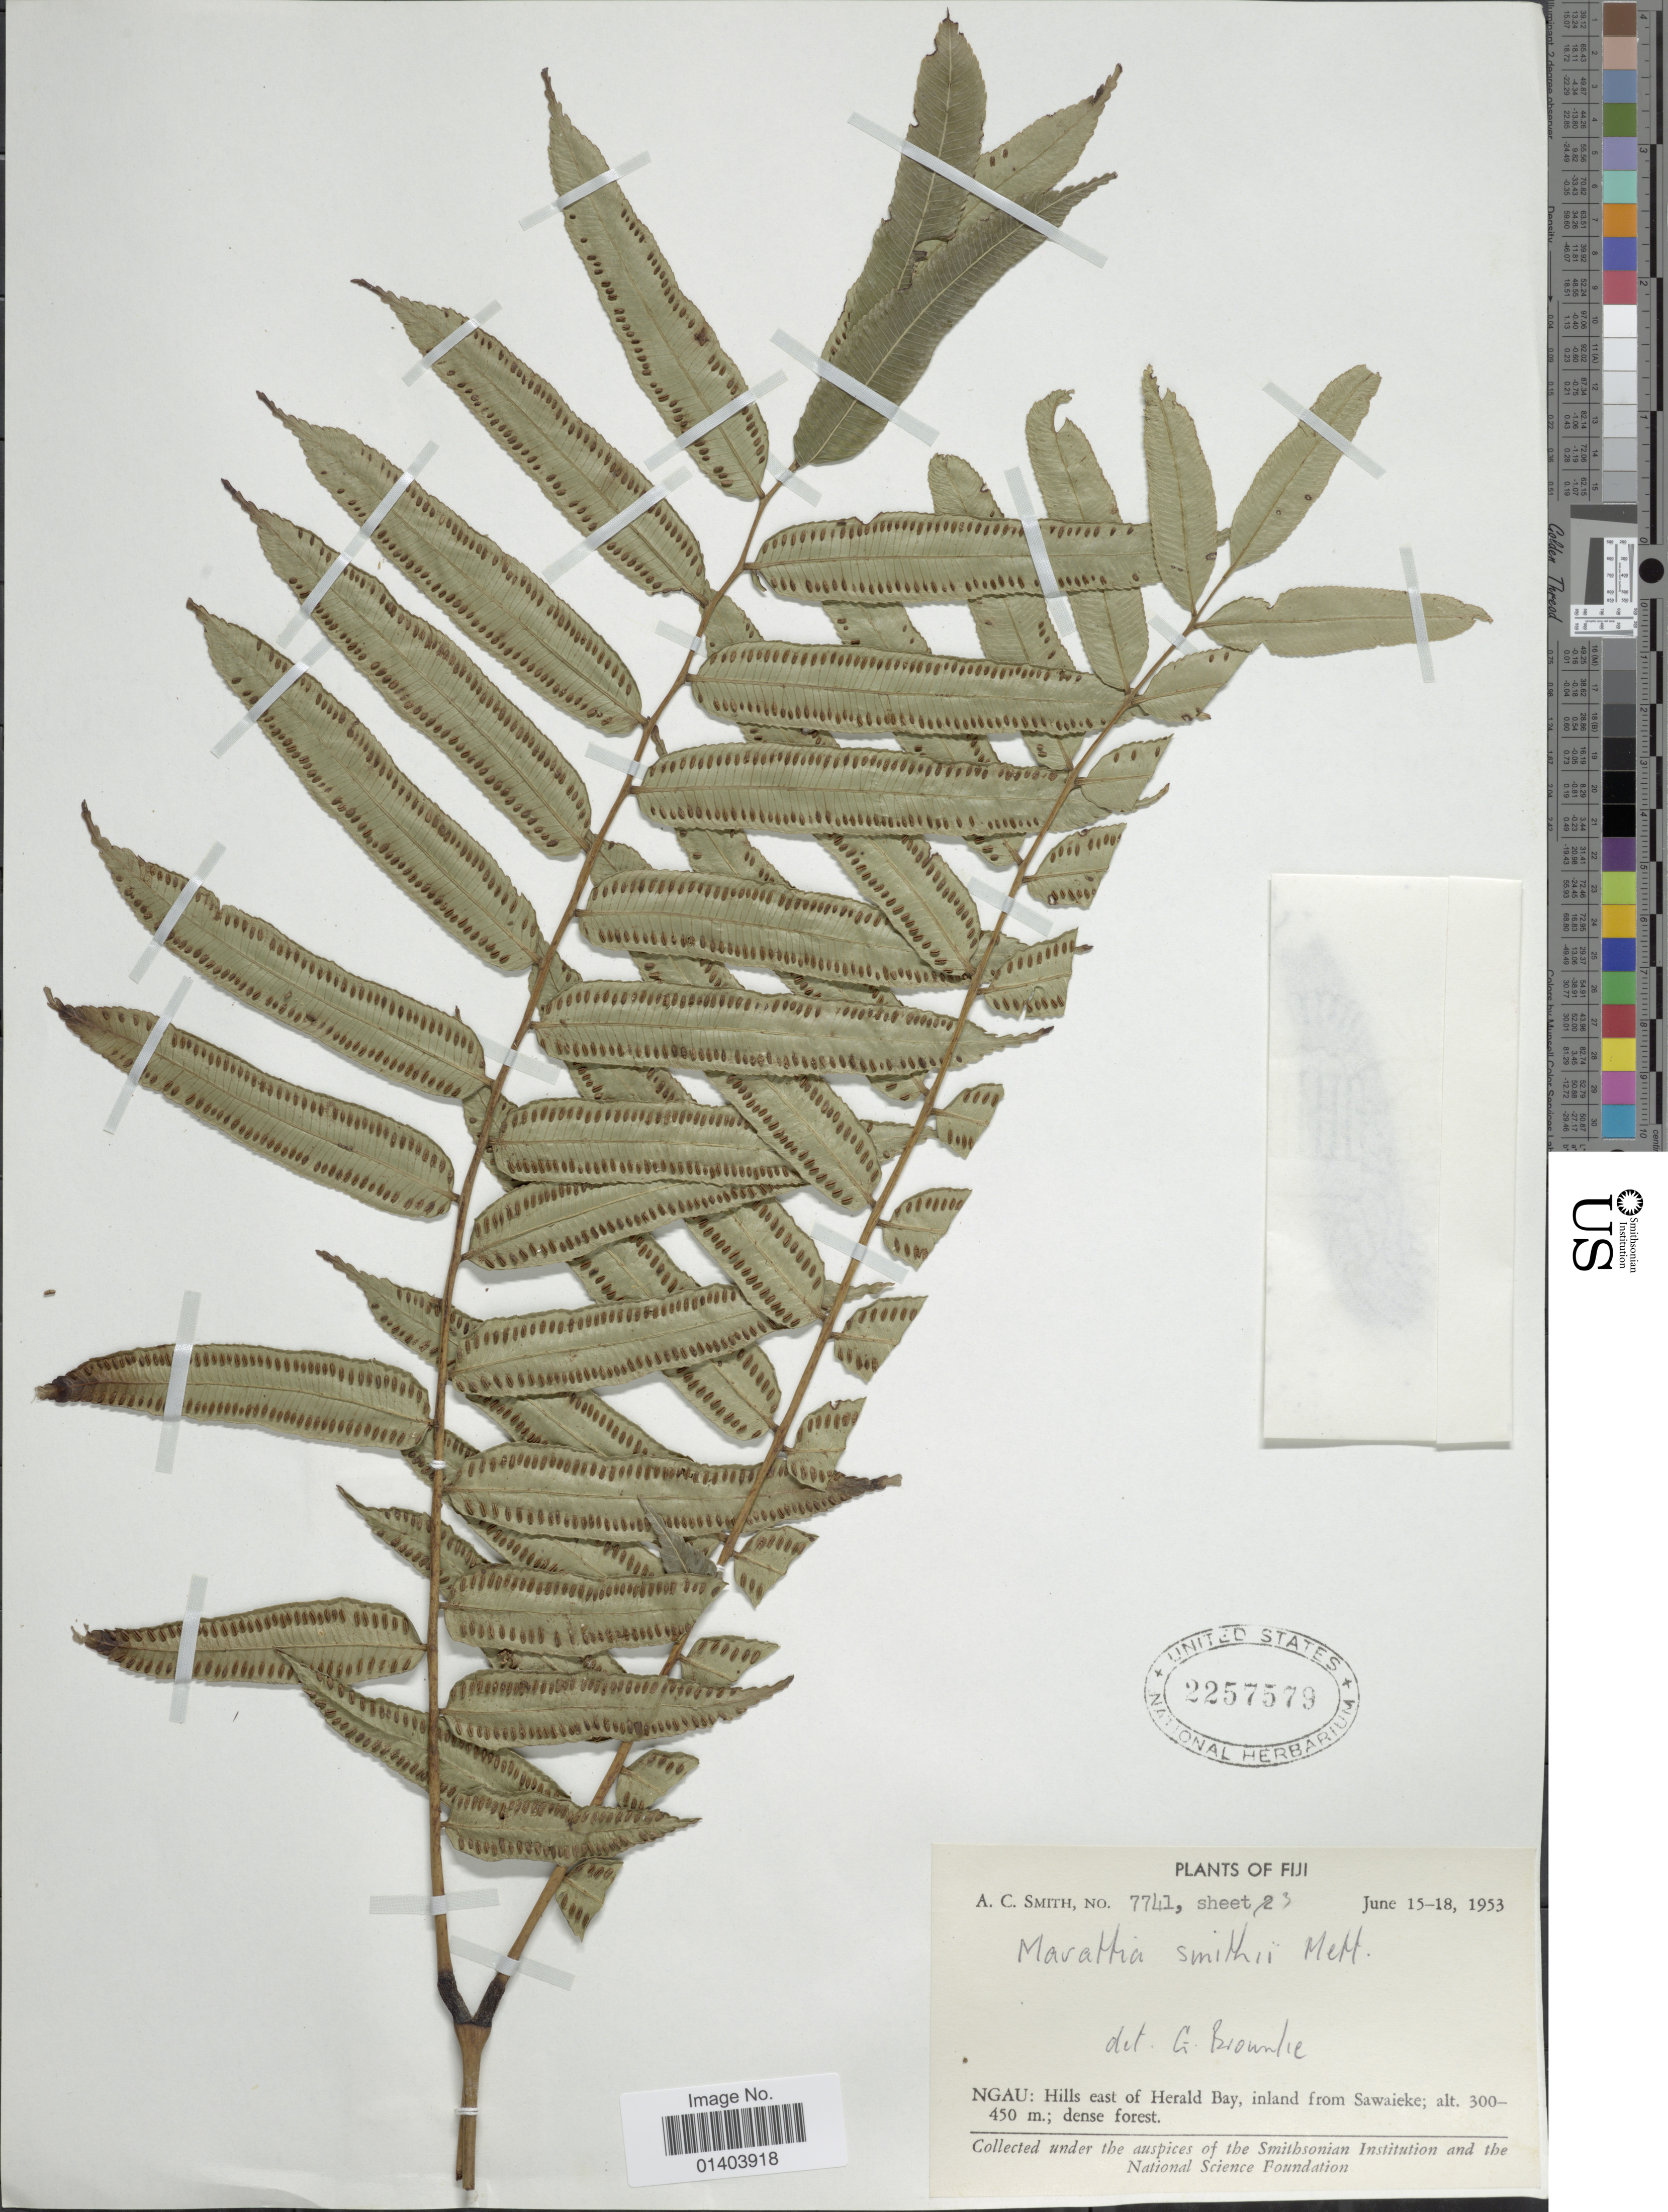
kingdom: Plantae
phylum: Tracheophyta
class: Polypodiopsida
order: Marattiales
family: Marattiaceae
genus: Ptisana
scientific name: Ptisana smithii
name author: (Mett. ex Kuhn) Murdock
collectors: A. C. Smith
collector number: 7741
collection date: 1953-06-15/1953-06-18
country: Fiji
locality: Ngau: Hills east of Herald Bay, inland from Sawaieke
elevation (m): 300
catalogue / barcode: US 2257579